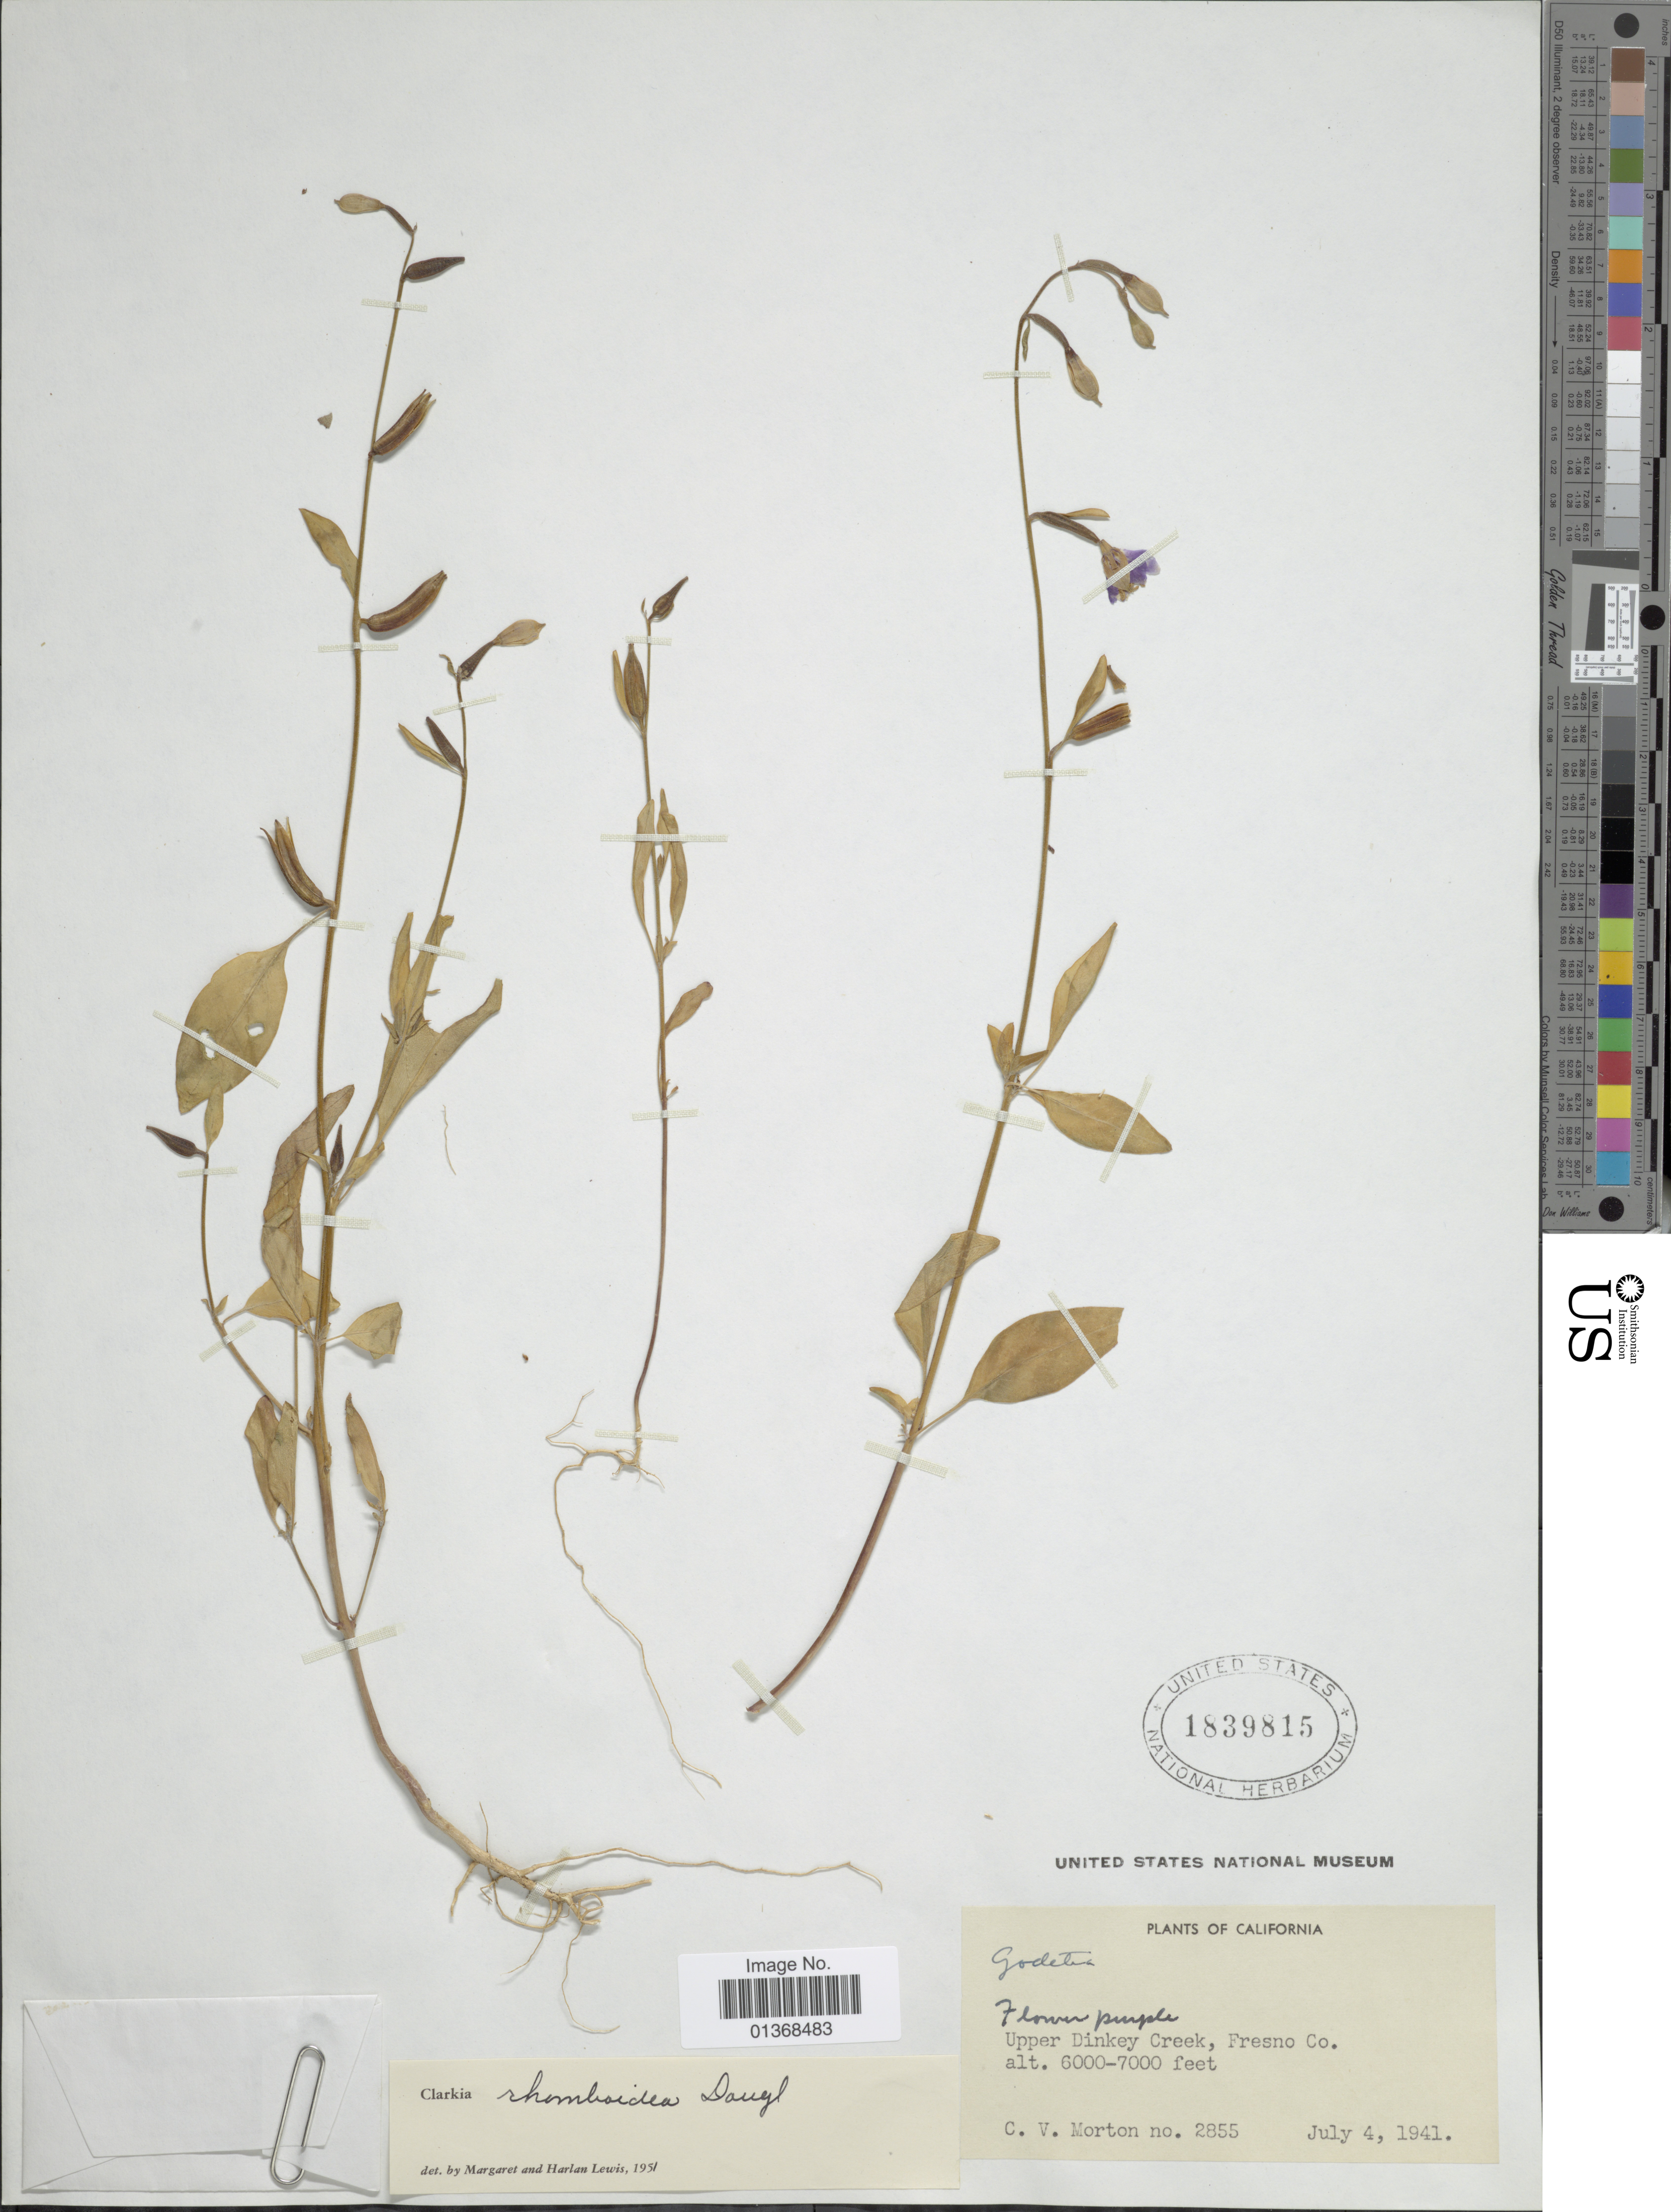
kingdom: Plantae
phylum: Tracheophyta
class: Magnoliopsida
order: Myrtales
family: Onagraceae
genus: Clarkia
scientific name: Clarkia rhomboidea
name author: Douglas ex Hook.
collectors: C. V. Morton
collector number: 2855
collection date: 1941-07-04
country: United States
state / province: California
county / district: Fresno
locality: Upper Dinkey Creek, Fresno Co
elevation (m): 1829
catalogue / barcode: US 1839815